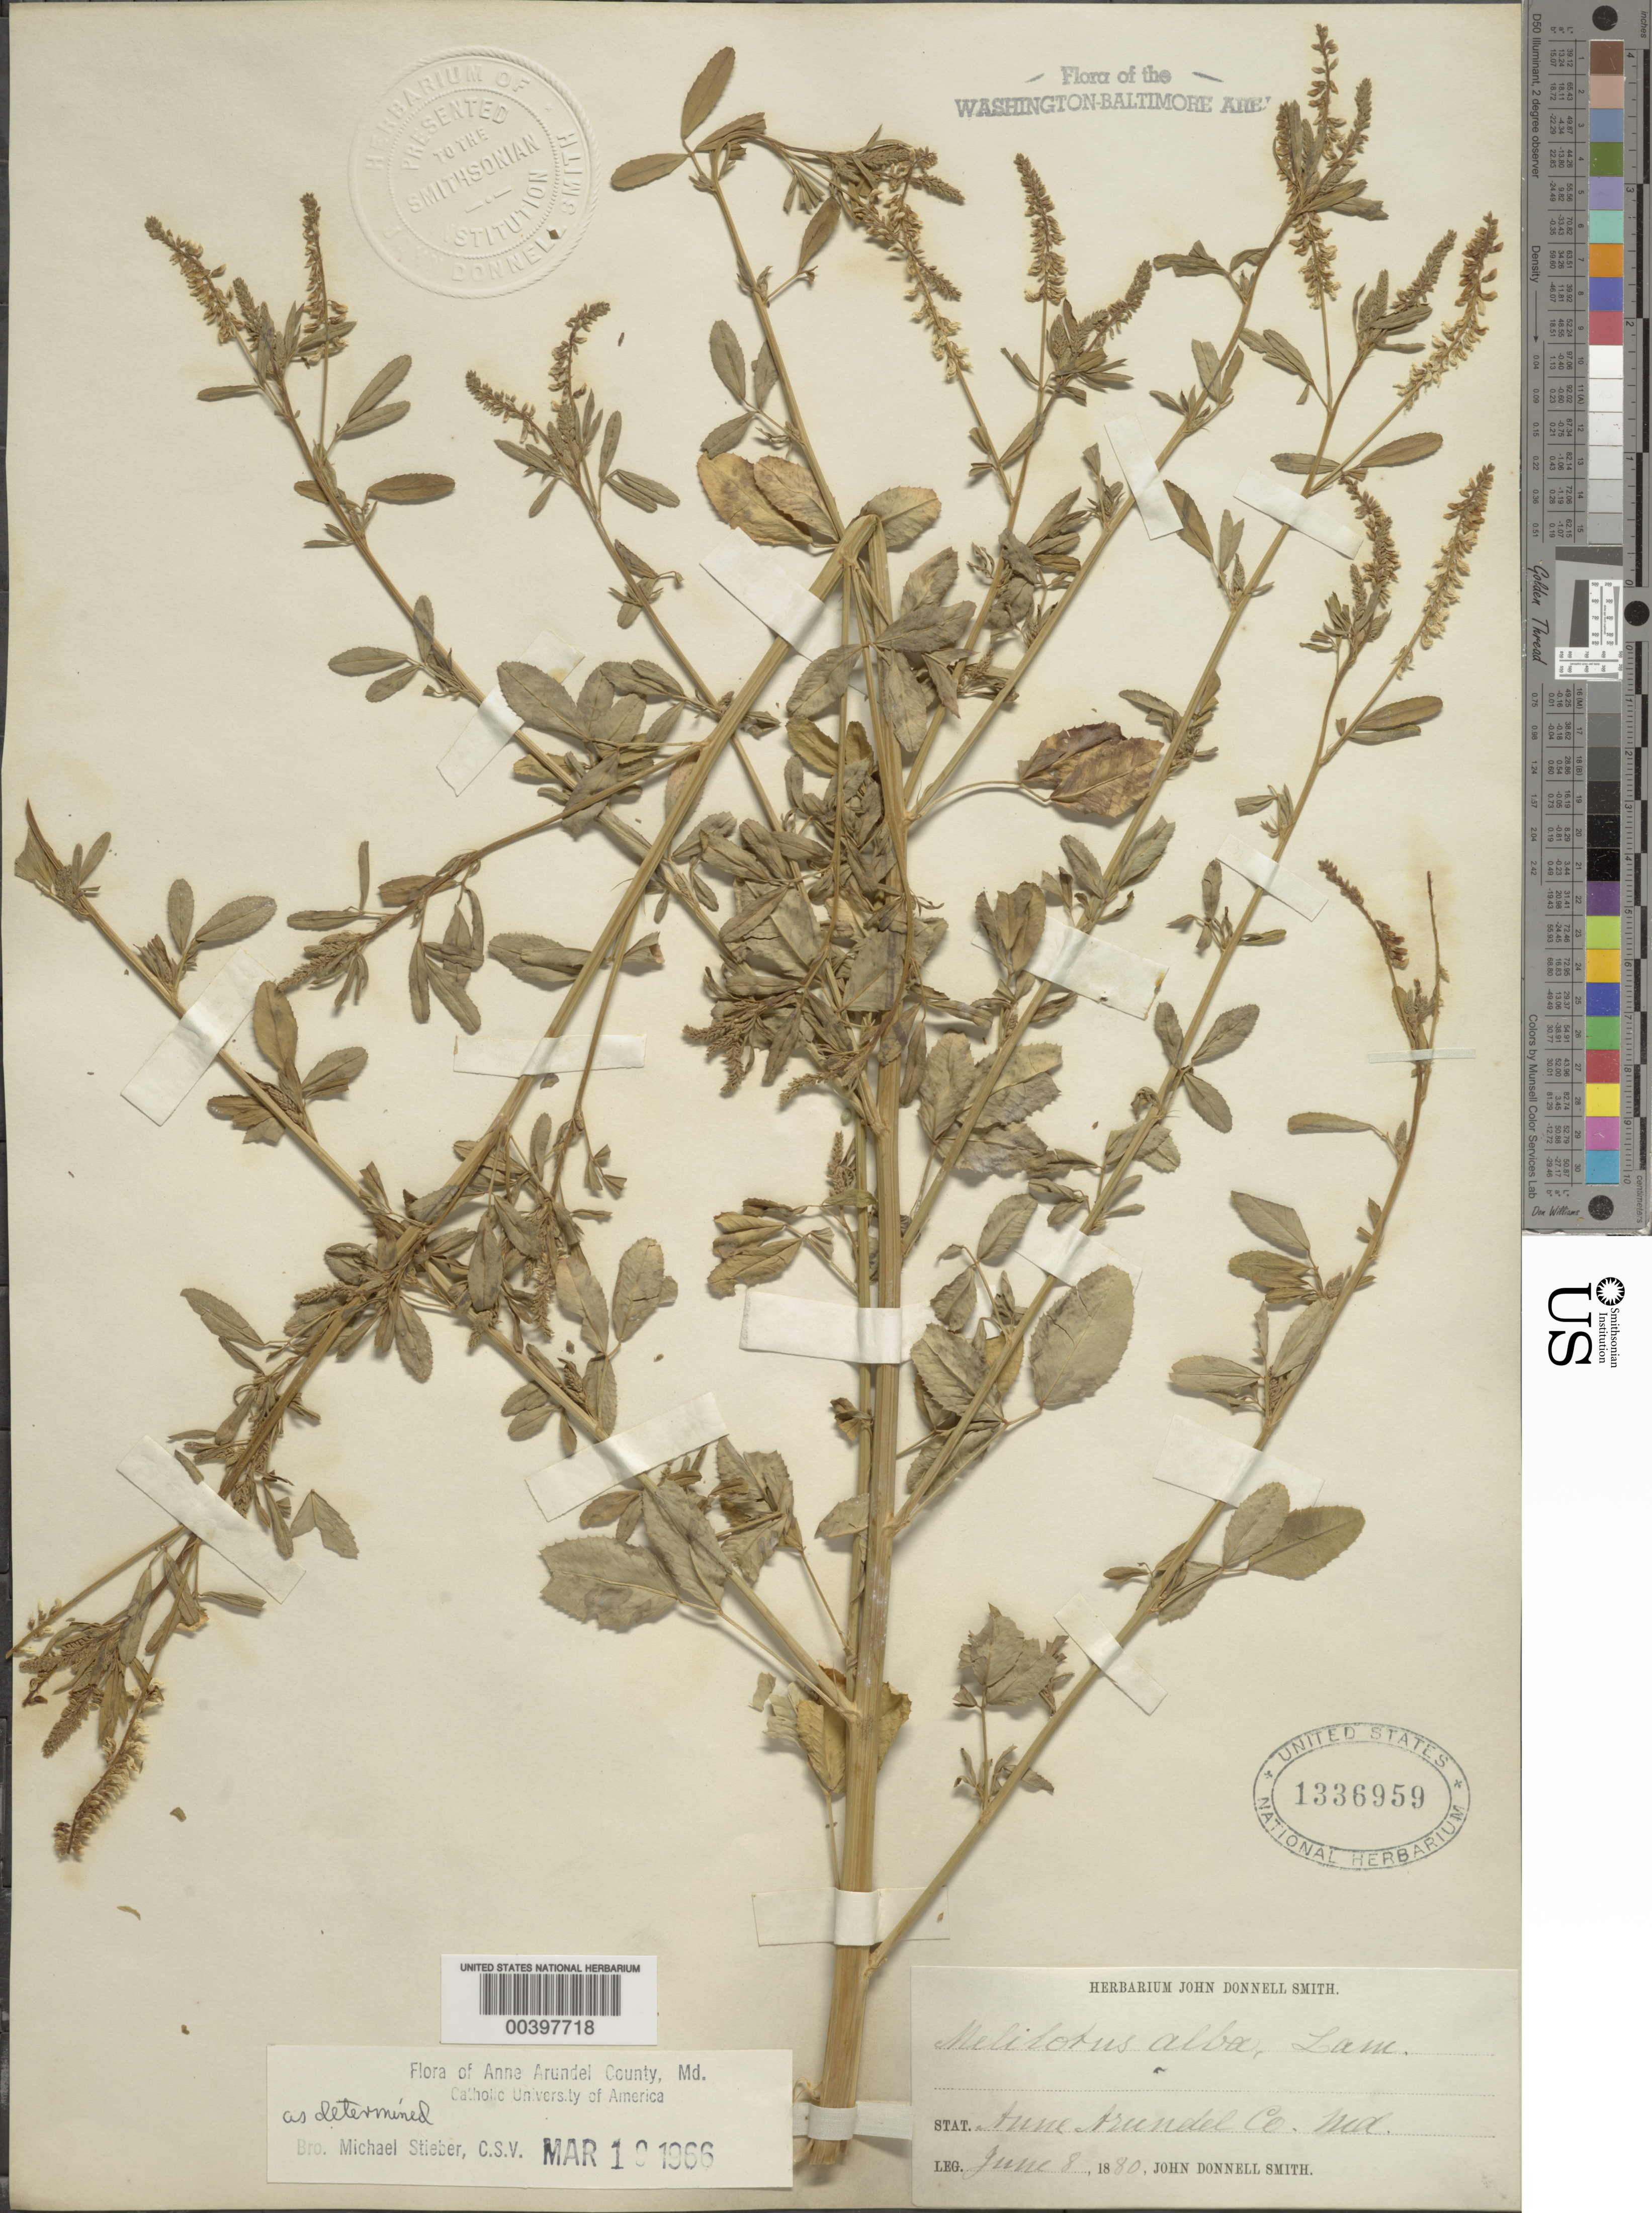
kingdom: Plantae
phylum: Tracheophyta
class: Magnoliopsida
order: Fabales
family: Fabaceae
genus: Melilotus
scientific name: Melilotus albus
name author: Medik.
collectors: J. Donnell Smith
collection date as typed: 08 Jun 1880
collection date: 1880-06-08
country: United States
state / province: Maryland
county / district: Anne Arundel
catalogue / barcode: US 1336959